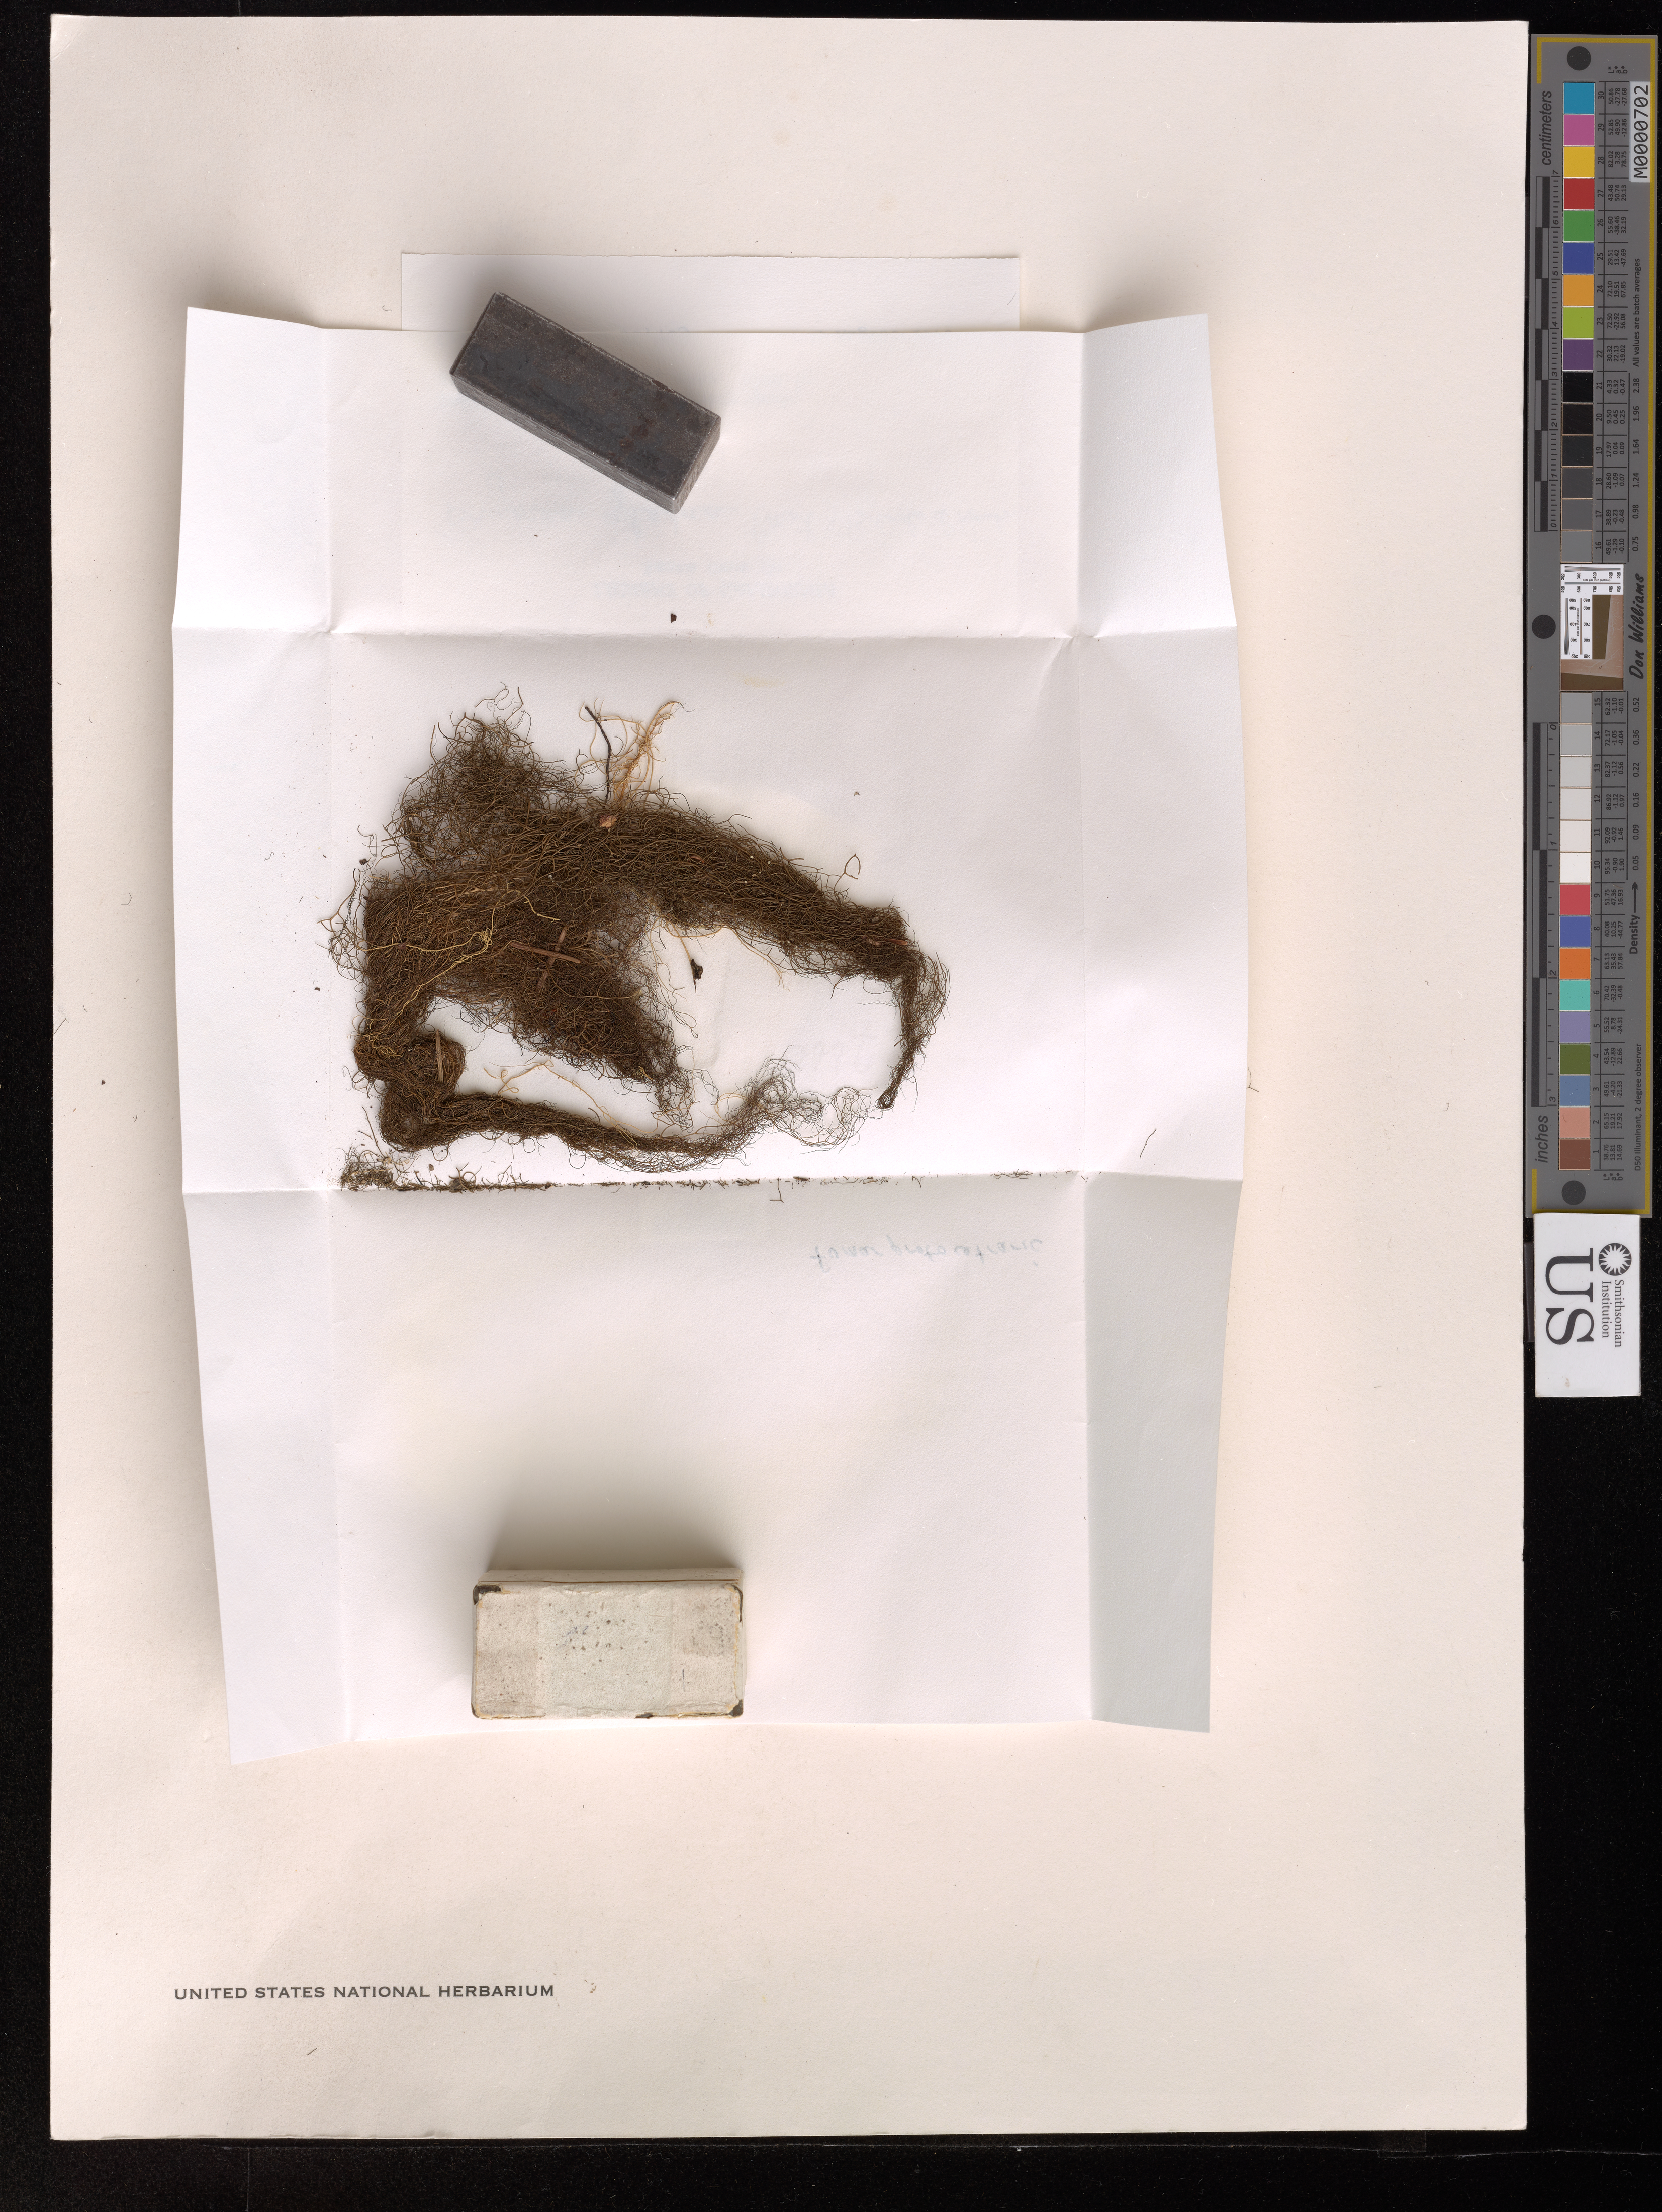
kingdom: Fungi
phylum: Ascomycota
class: Lecanoromycetes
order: Lecanorales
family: Parmeliaceae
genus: Bryoria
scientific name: Bryoria glabra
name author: (Motyka) Brodo & D.Hawksw.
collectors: M. Hale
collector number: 51703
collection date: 1978-08-04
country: United States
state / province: California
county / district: Santa Cruz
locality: Conifer forest near Slippery Rock, Big Basin State Park.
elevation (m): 305